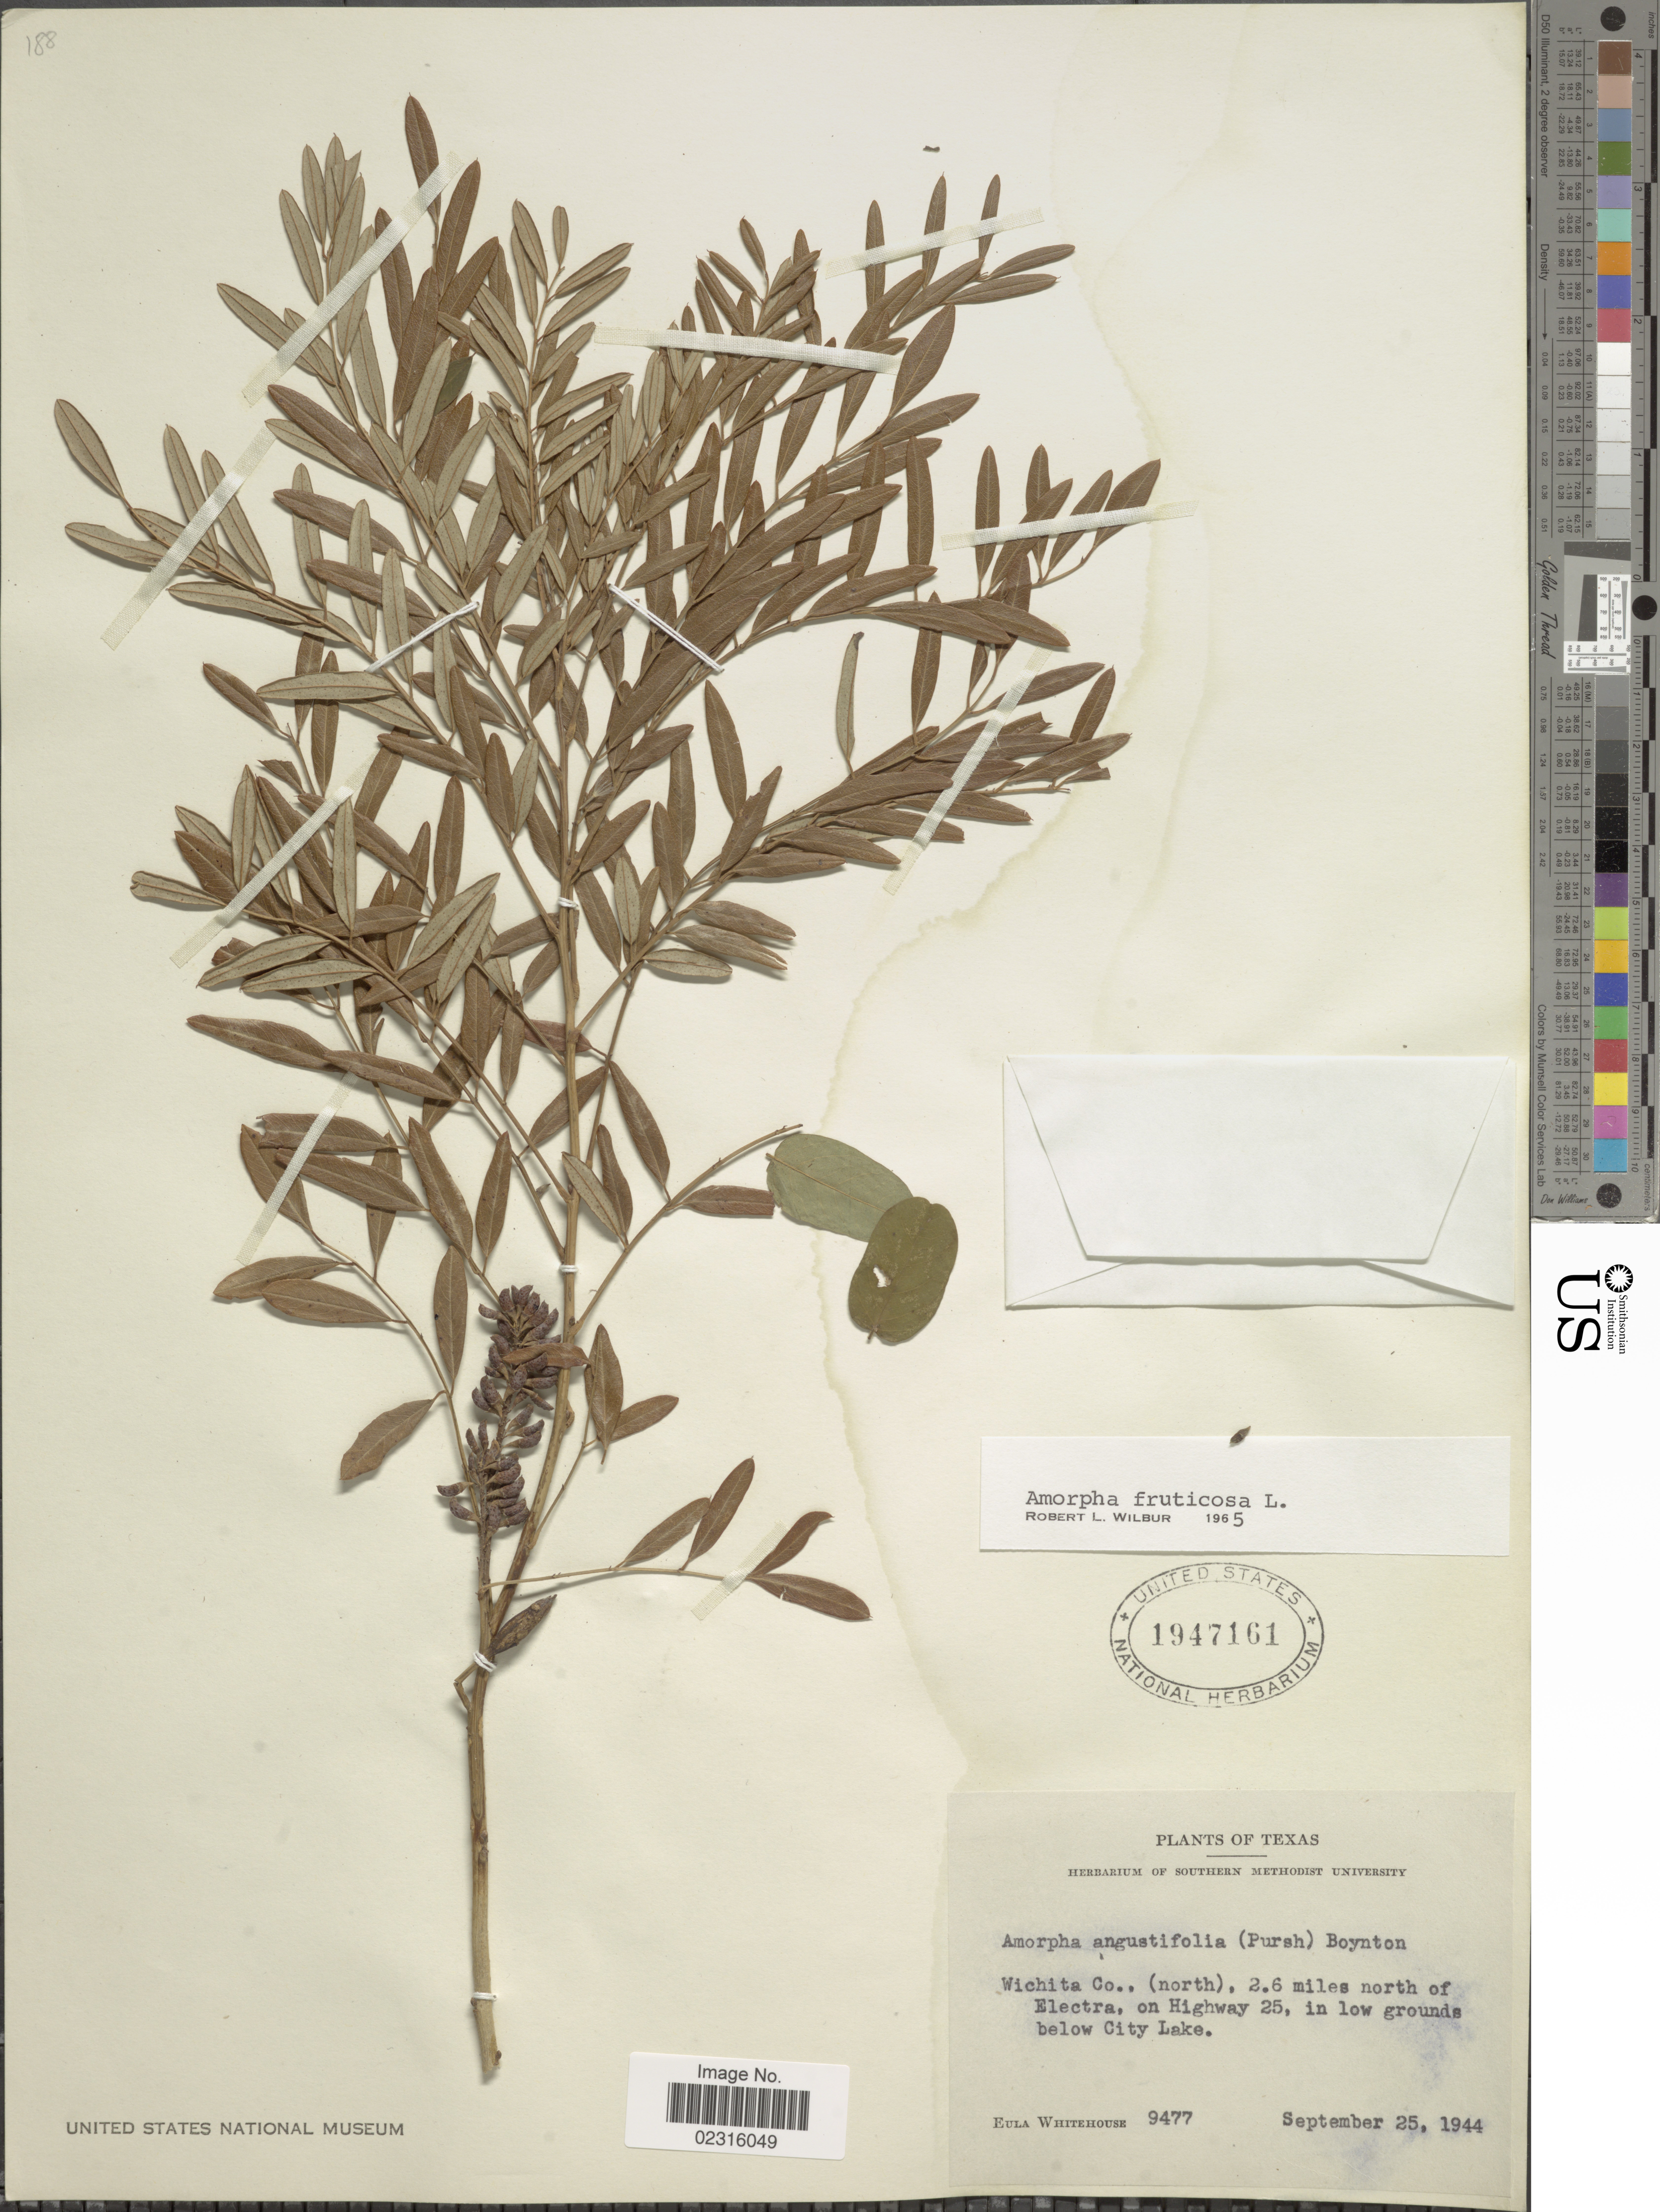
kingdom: Plantae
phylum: Tracheophyta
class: Magnoliopsida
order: Fabales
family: Fabaceae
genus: Amorpha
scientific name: Amorpha fruticosa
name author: L.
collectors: E. Whitehouse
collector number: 9477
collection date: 1944-09-25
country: United States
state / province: Texas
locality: Wichita Co., (north), 2.6 miles north of Electra, on Highway 25, in low grounds below City Lake.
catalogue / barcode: US 1947161